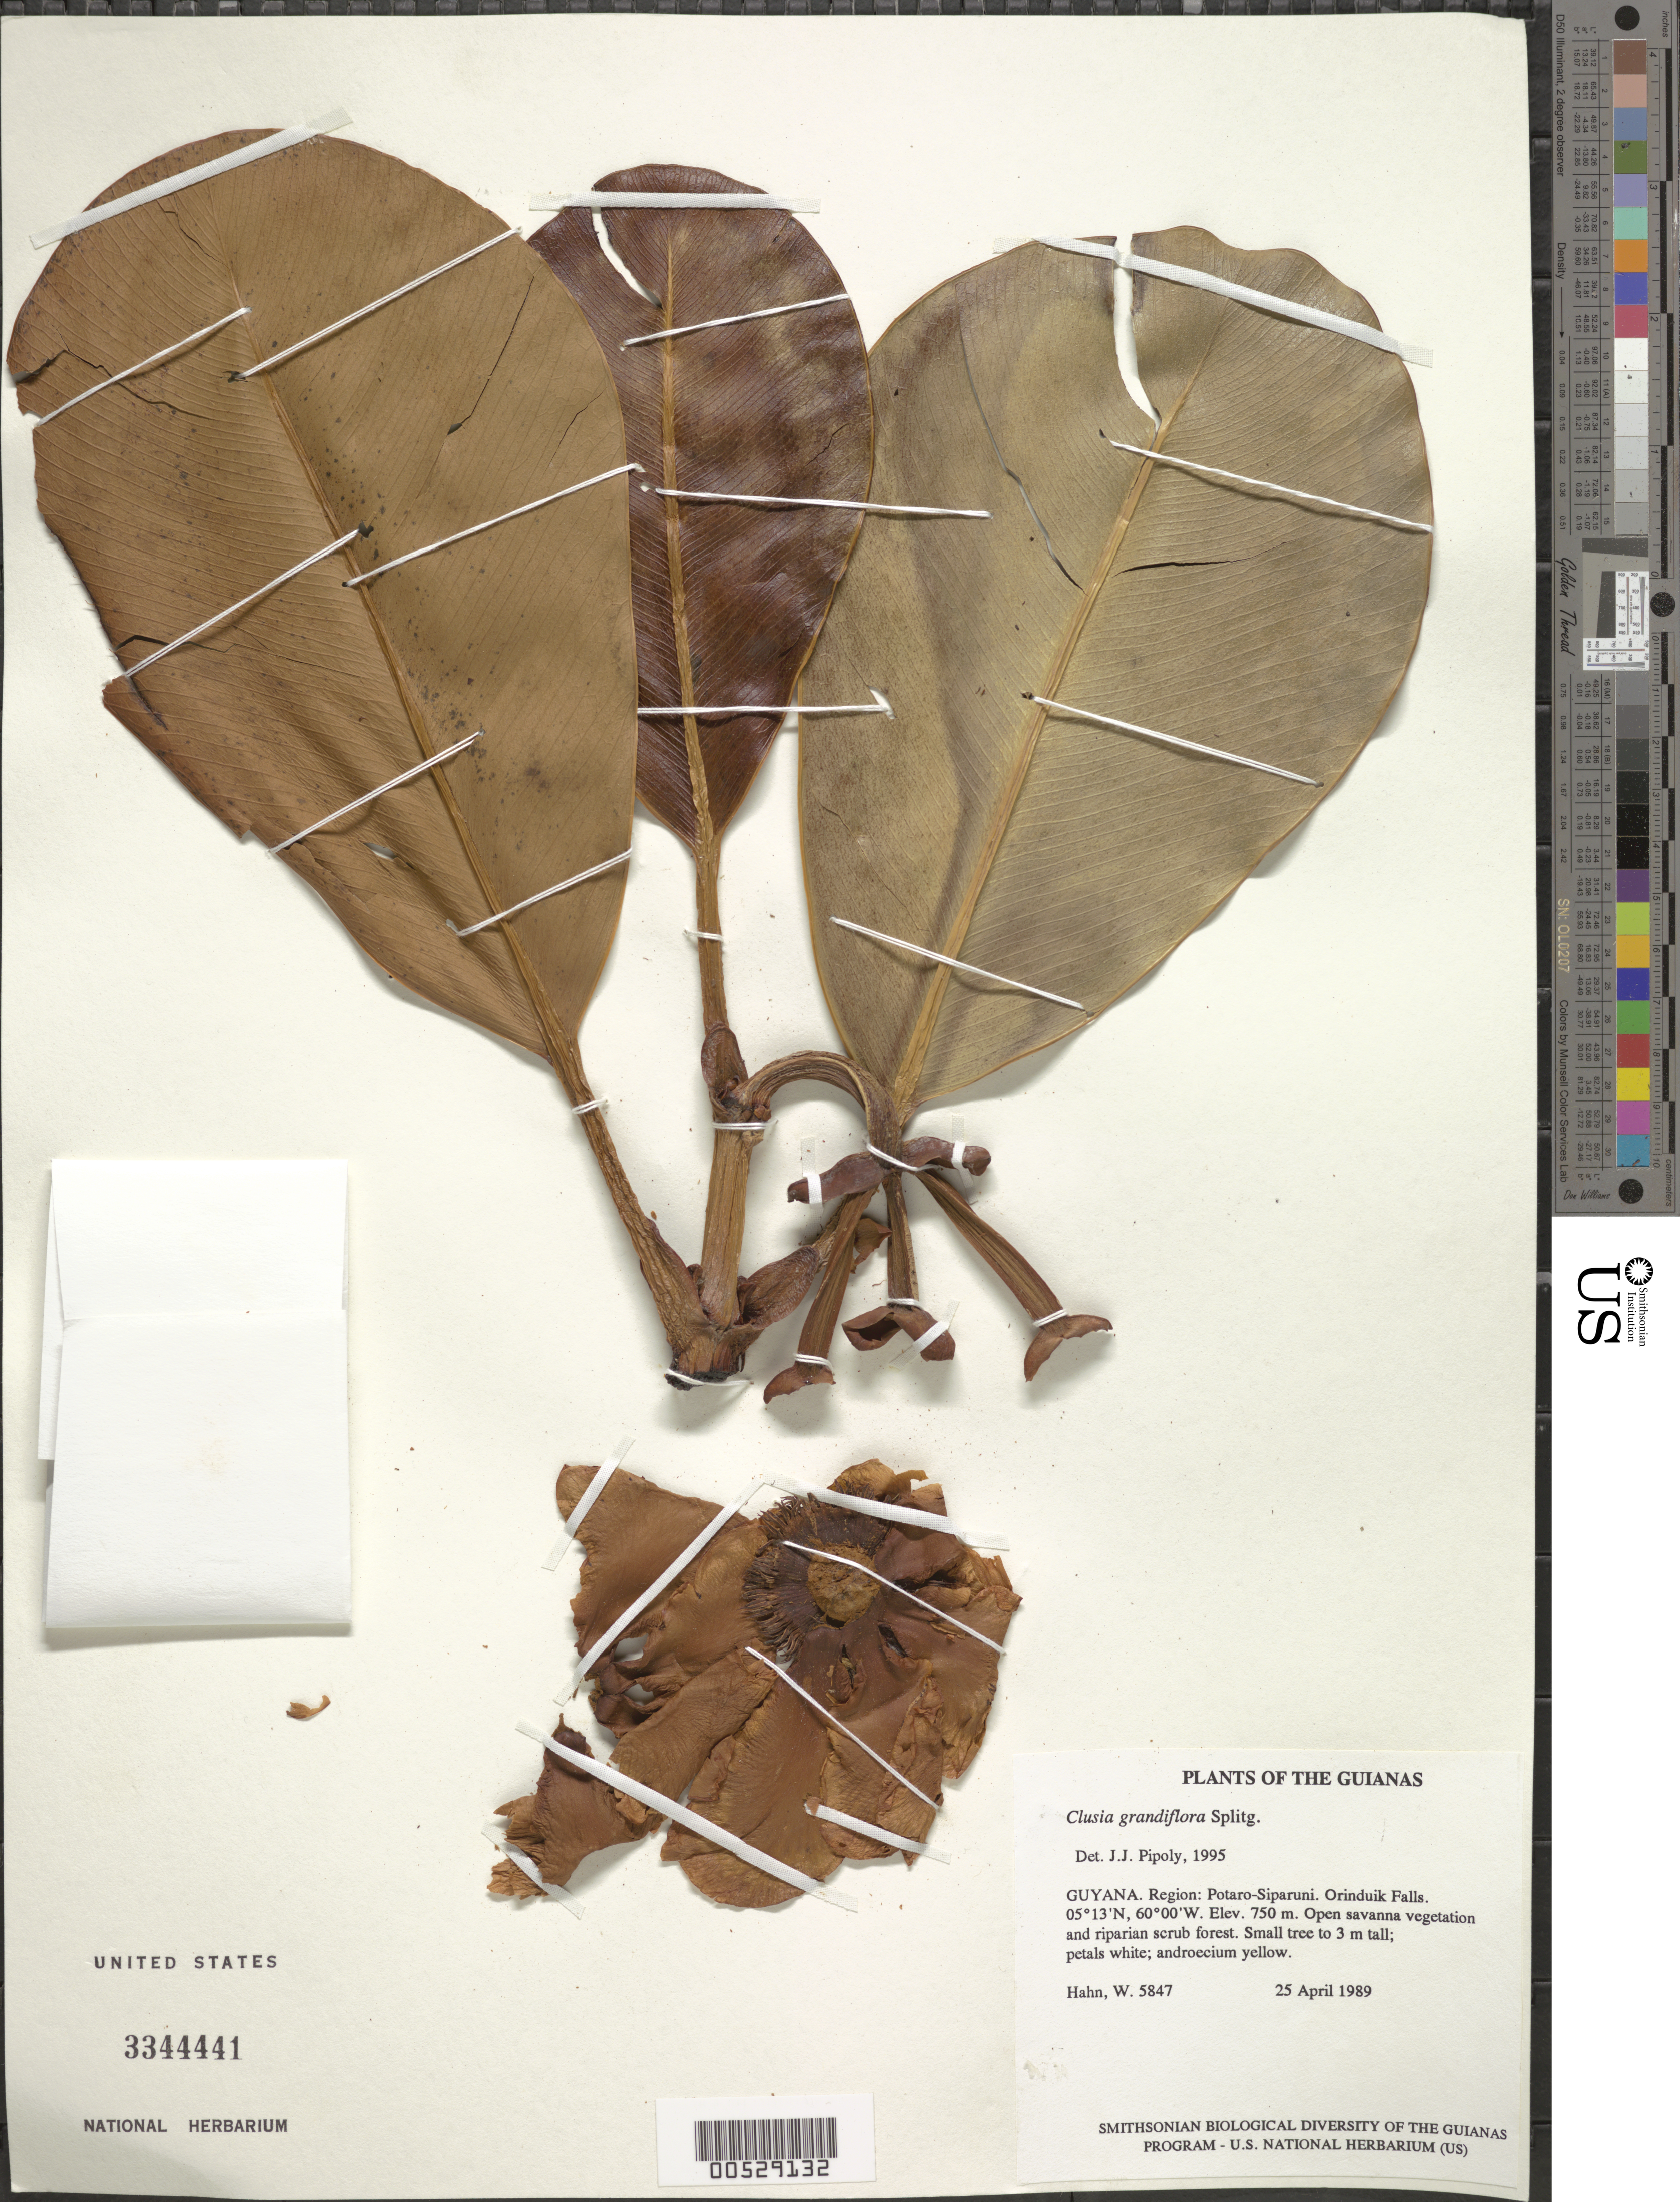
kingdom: Plantae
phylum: Tracheophyta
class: Magnoliopsida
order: Malpighiales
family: Clusiaceae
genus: Clusia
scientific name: Clusia grandiflora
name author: Splitg.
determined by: Pipoly, J. J., III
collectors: W. Hahn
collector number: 5847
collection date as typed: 25 April 1989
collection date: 1989-04-25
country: Guyana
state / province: Potaro-Siparuni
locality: Orinduik Falls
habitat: Open savanna vegetation and riparian scrub forest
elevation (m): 750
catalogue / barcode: US 3344441